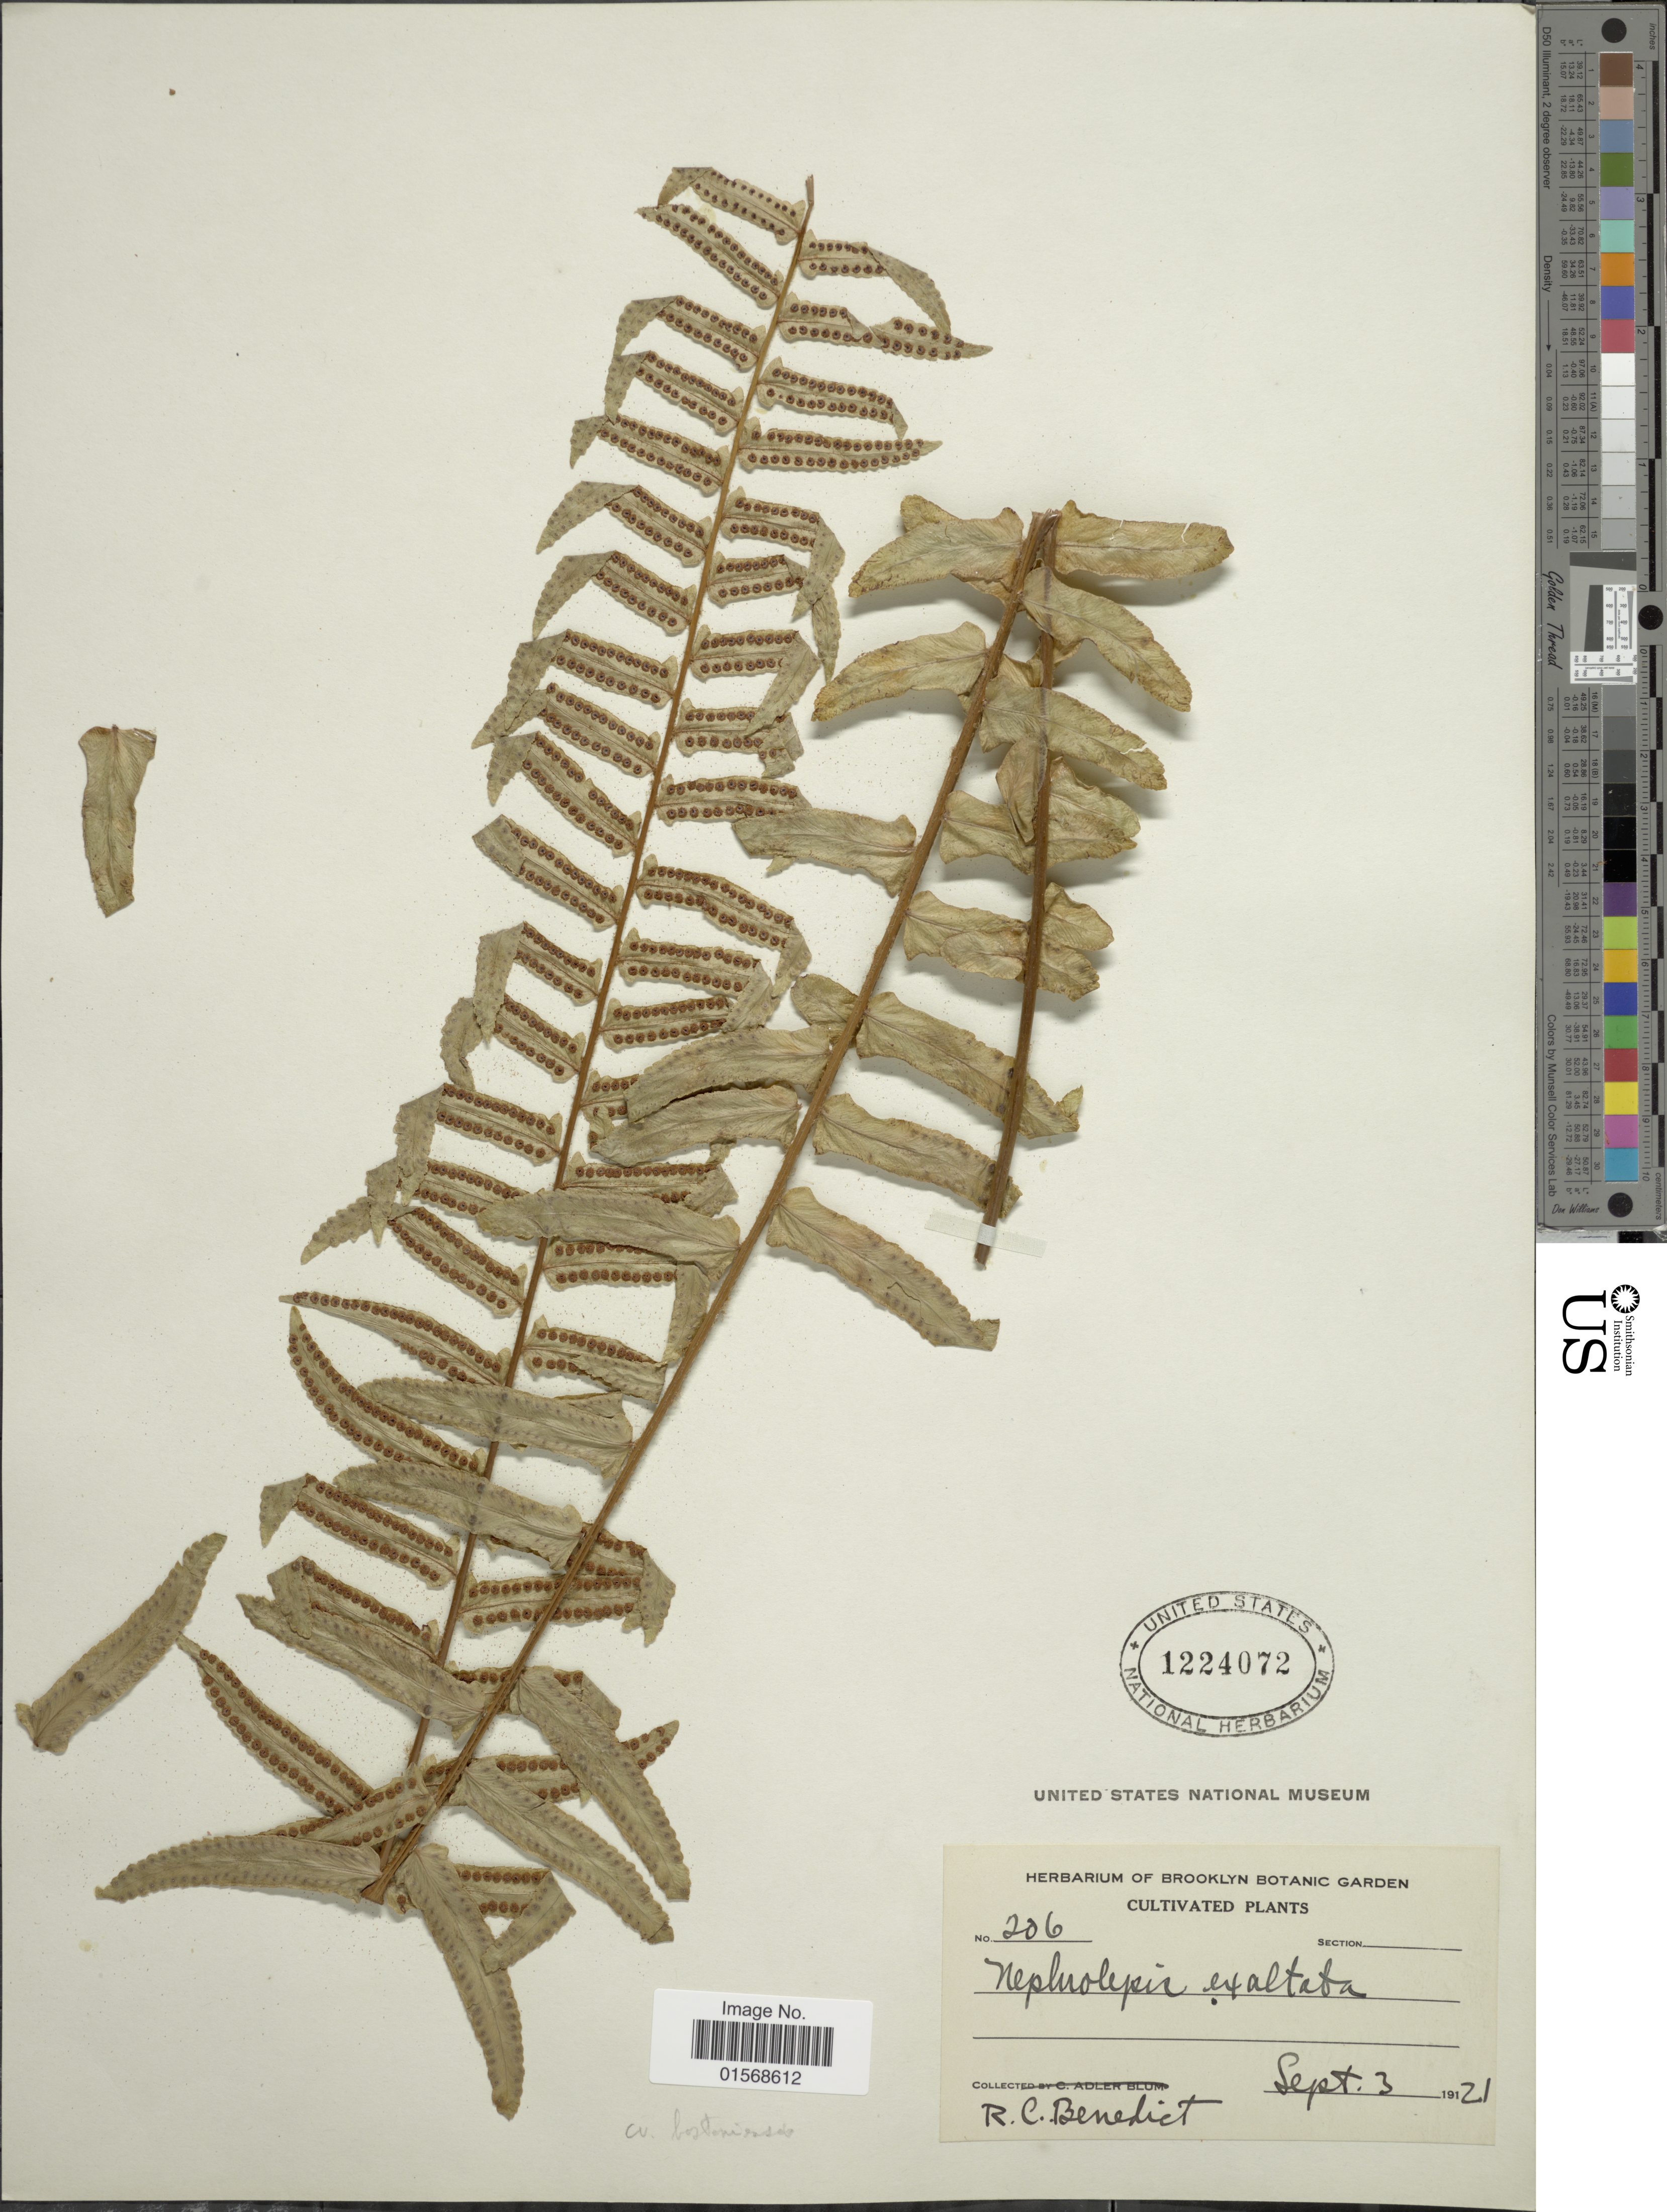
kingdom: Plantae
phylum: Tracheophyta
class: Polypodiopsida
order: Polypodiales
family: Nephrolepidaceae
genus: Nephrolepis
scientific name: Nephrolepis 'Bostoniensis typical'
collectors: R. C. Benedict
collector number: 206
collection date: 1921-09-03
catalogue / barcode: US 1224072